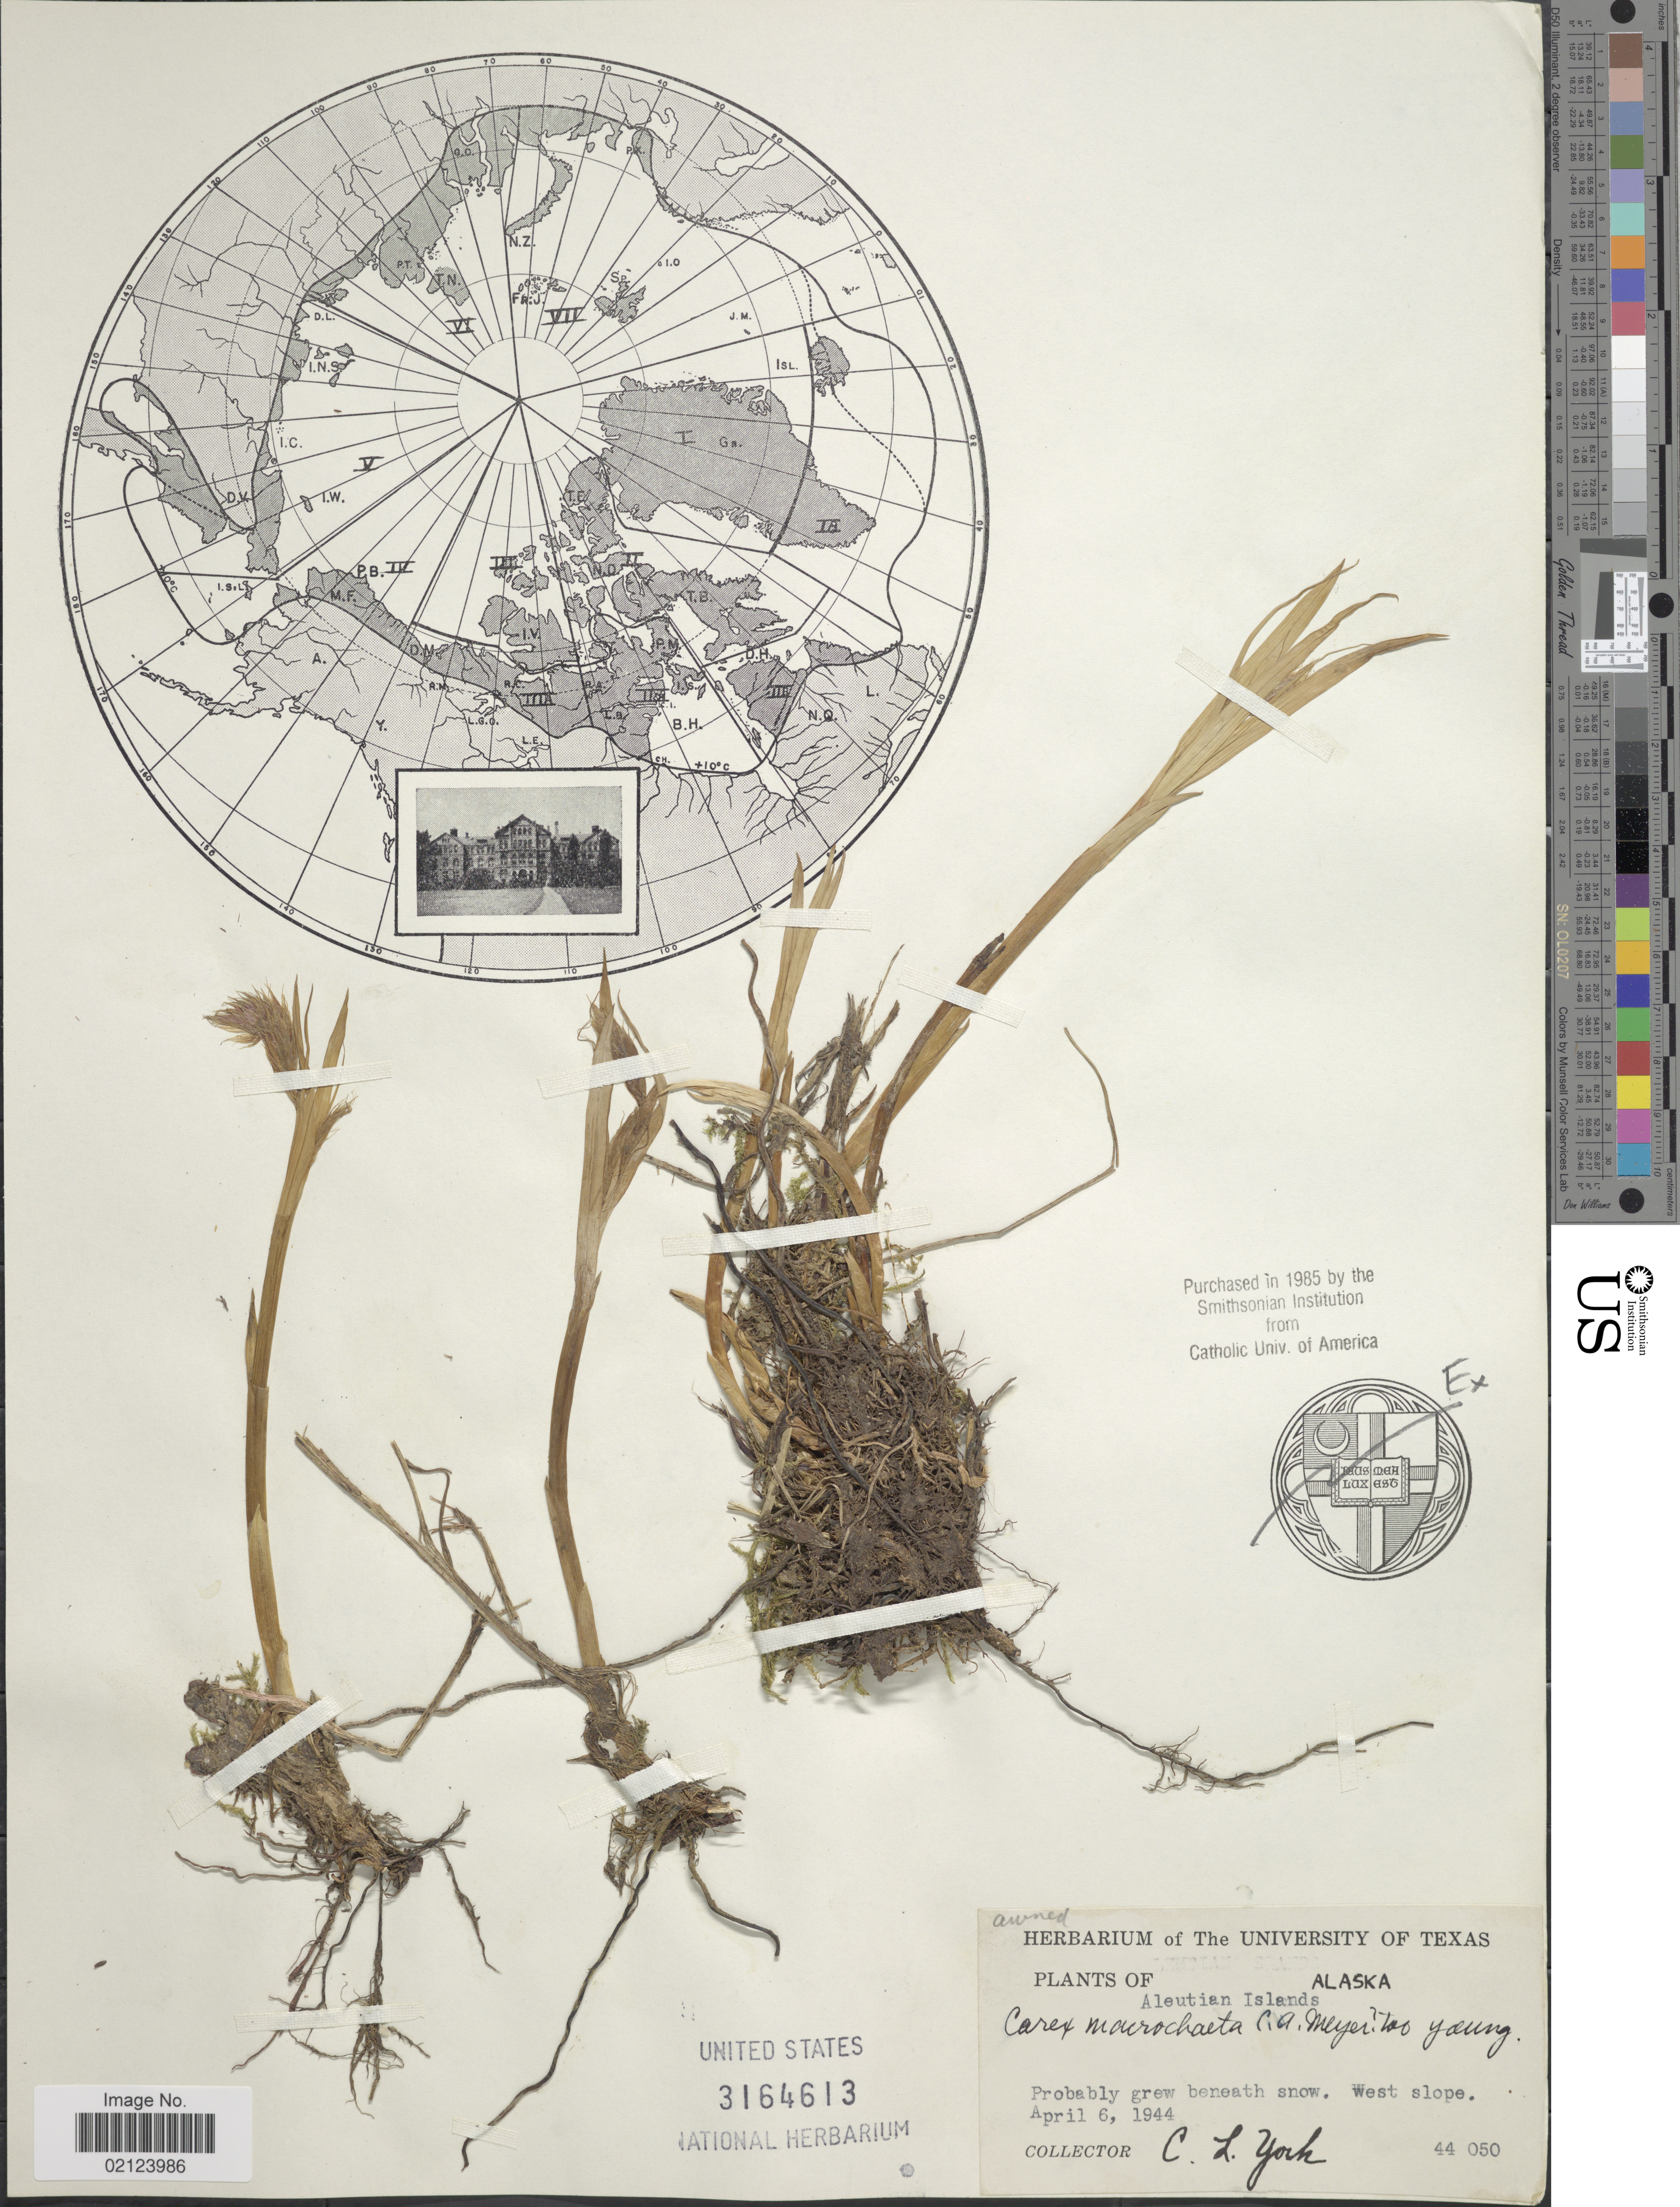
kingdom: Plantae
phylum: Tracheophyta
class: Liliopsida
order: Poales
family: Cyperaceae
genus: Carex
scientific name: Carex macrochaeta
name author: C.A. Mey.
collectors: C. L. York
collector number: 44050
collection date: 1944-04-06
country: United States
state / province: Alaska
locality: Aleutian Islands. West slope.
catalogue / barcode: US 3164613